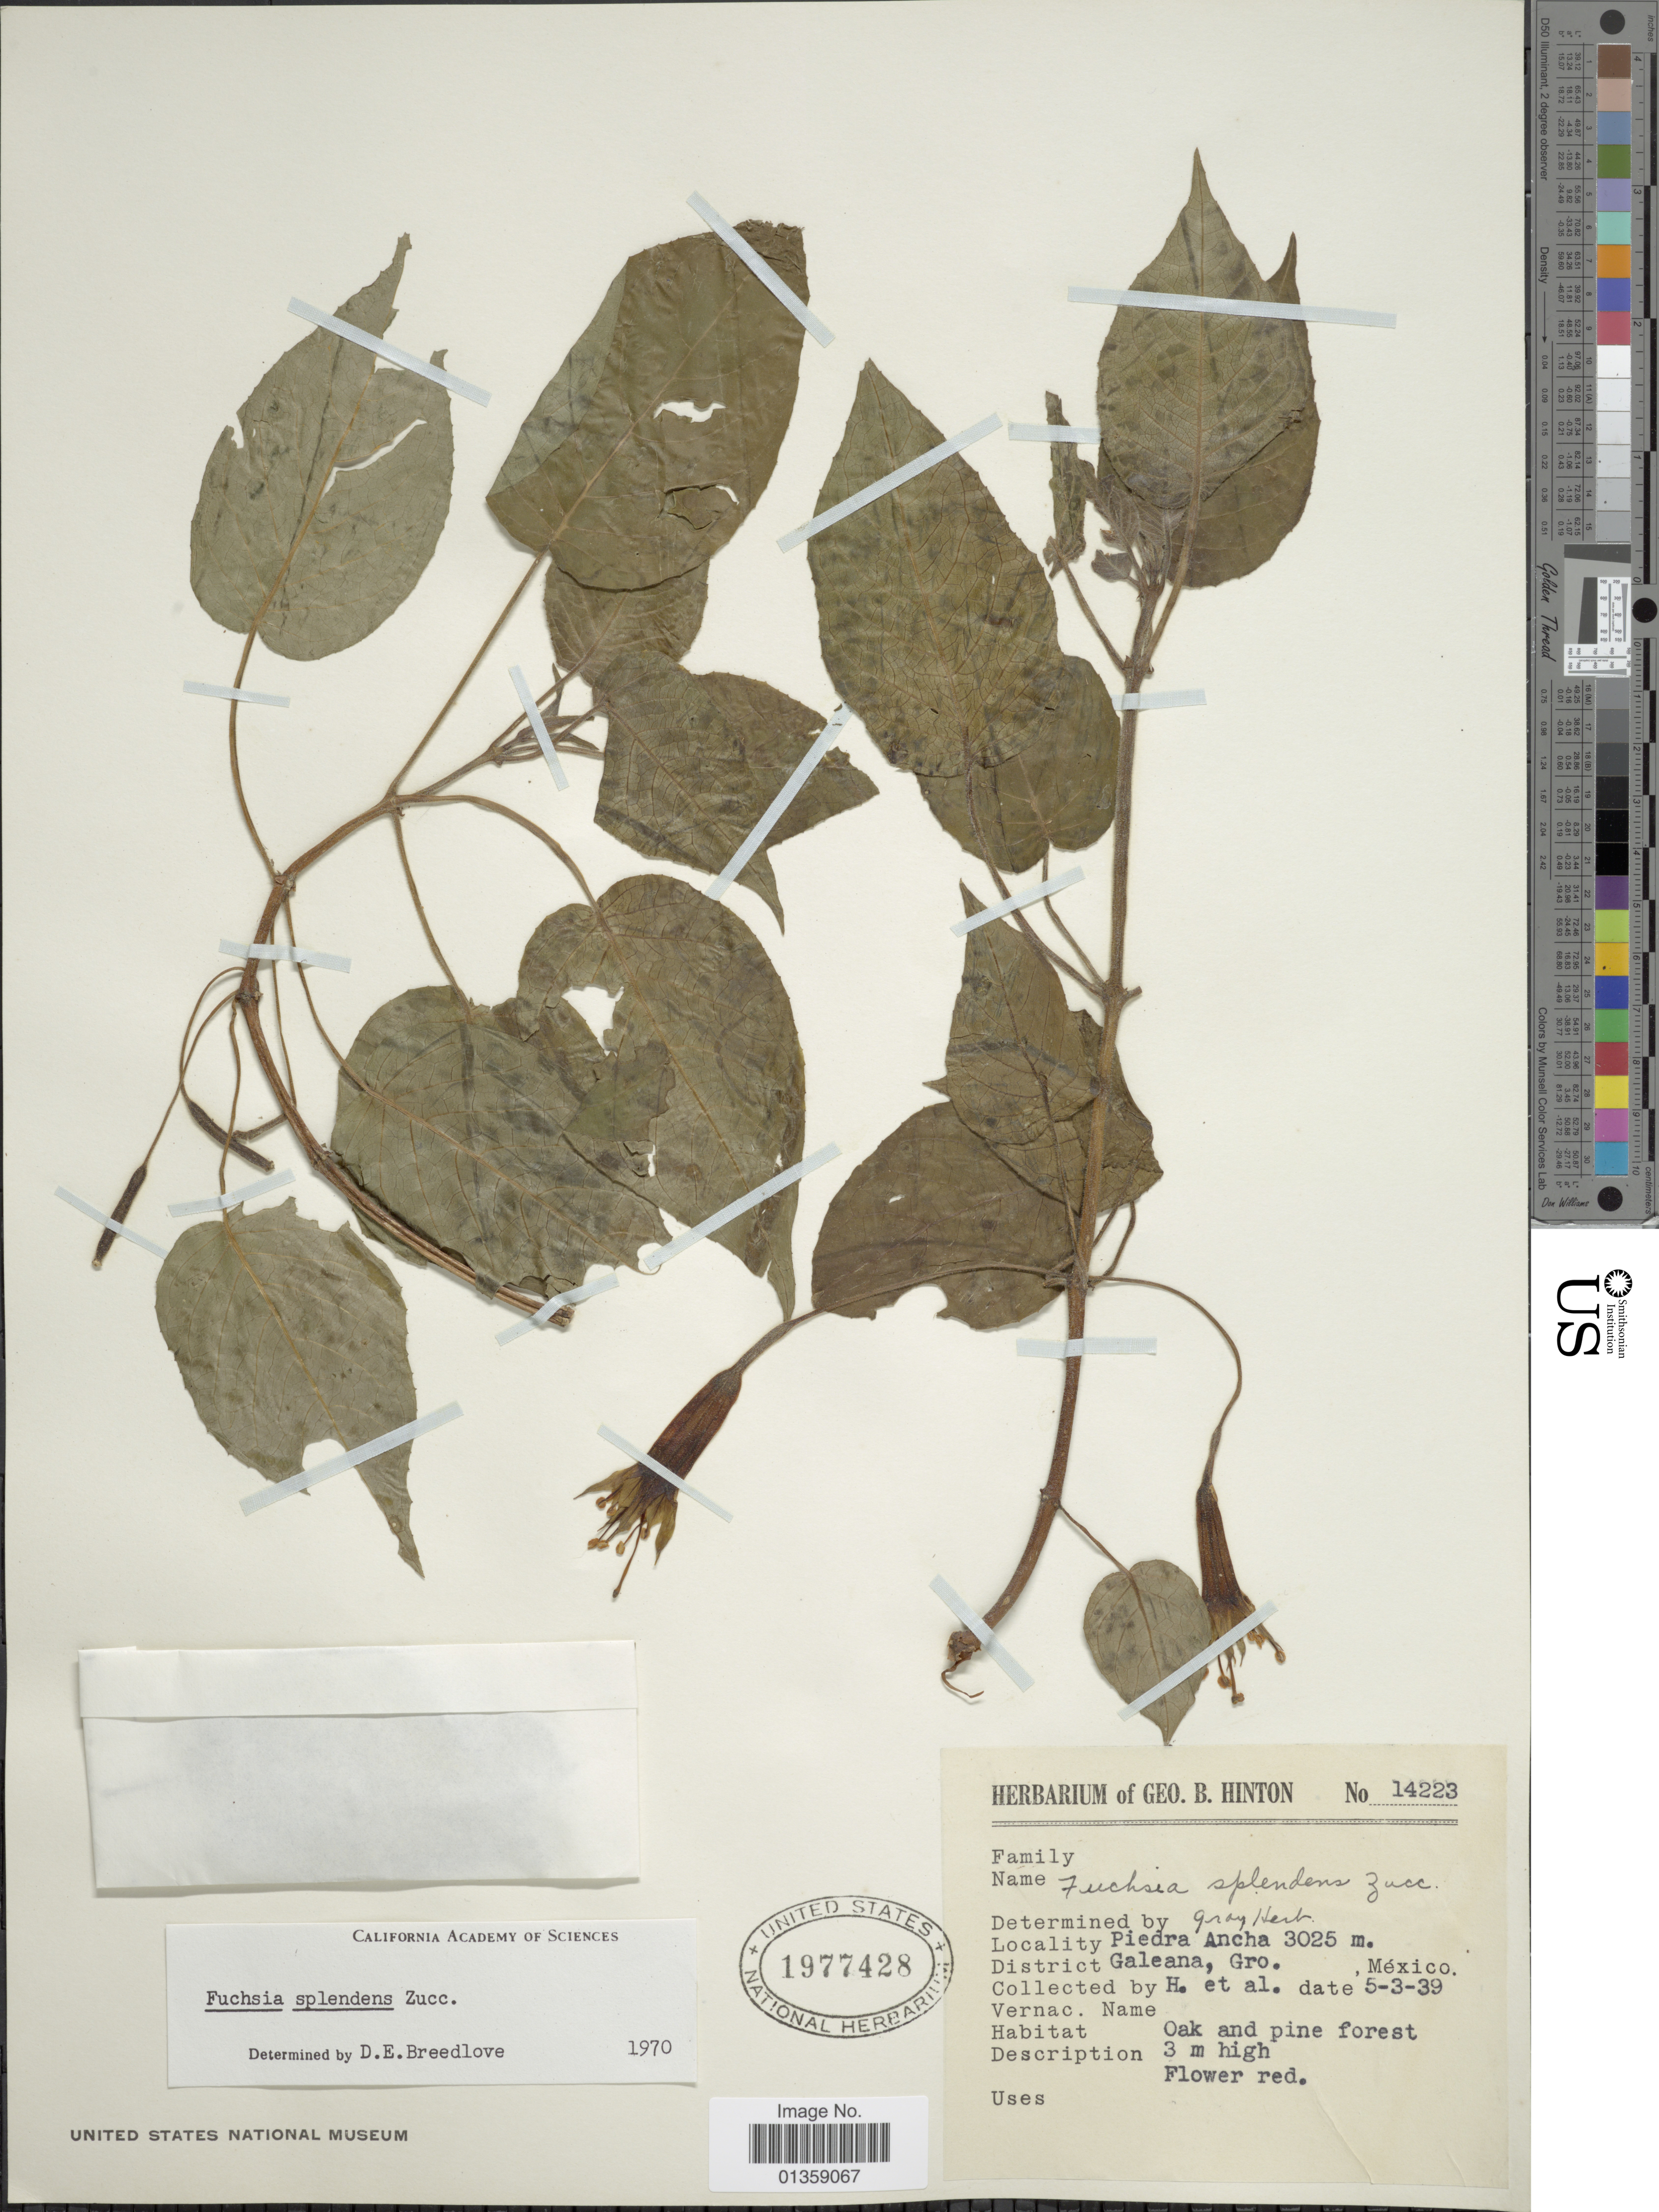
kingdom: Plantae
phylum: Tracheophyta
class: Magnoliopsida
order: Myrtales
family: Onagraceae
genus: Fuchsia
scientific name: Fuchsia splendens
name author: Zucc.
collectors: G. B. Hinton & et al.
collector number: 14223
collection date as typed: Transcribed d/m/y: 5/3/39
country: Mexico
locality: Piedra Ancha, District Galeana, Gro.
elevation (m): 3025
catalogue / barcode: US 1977428